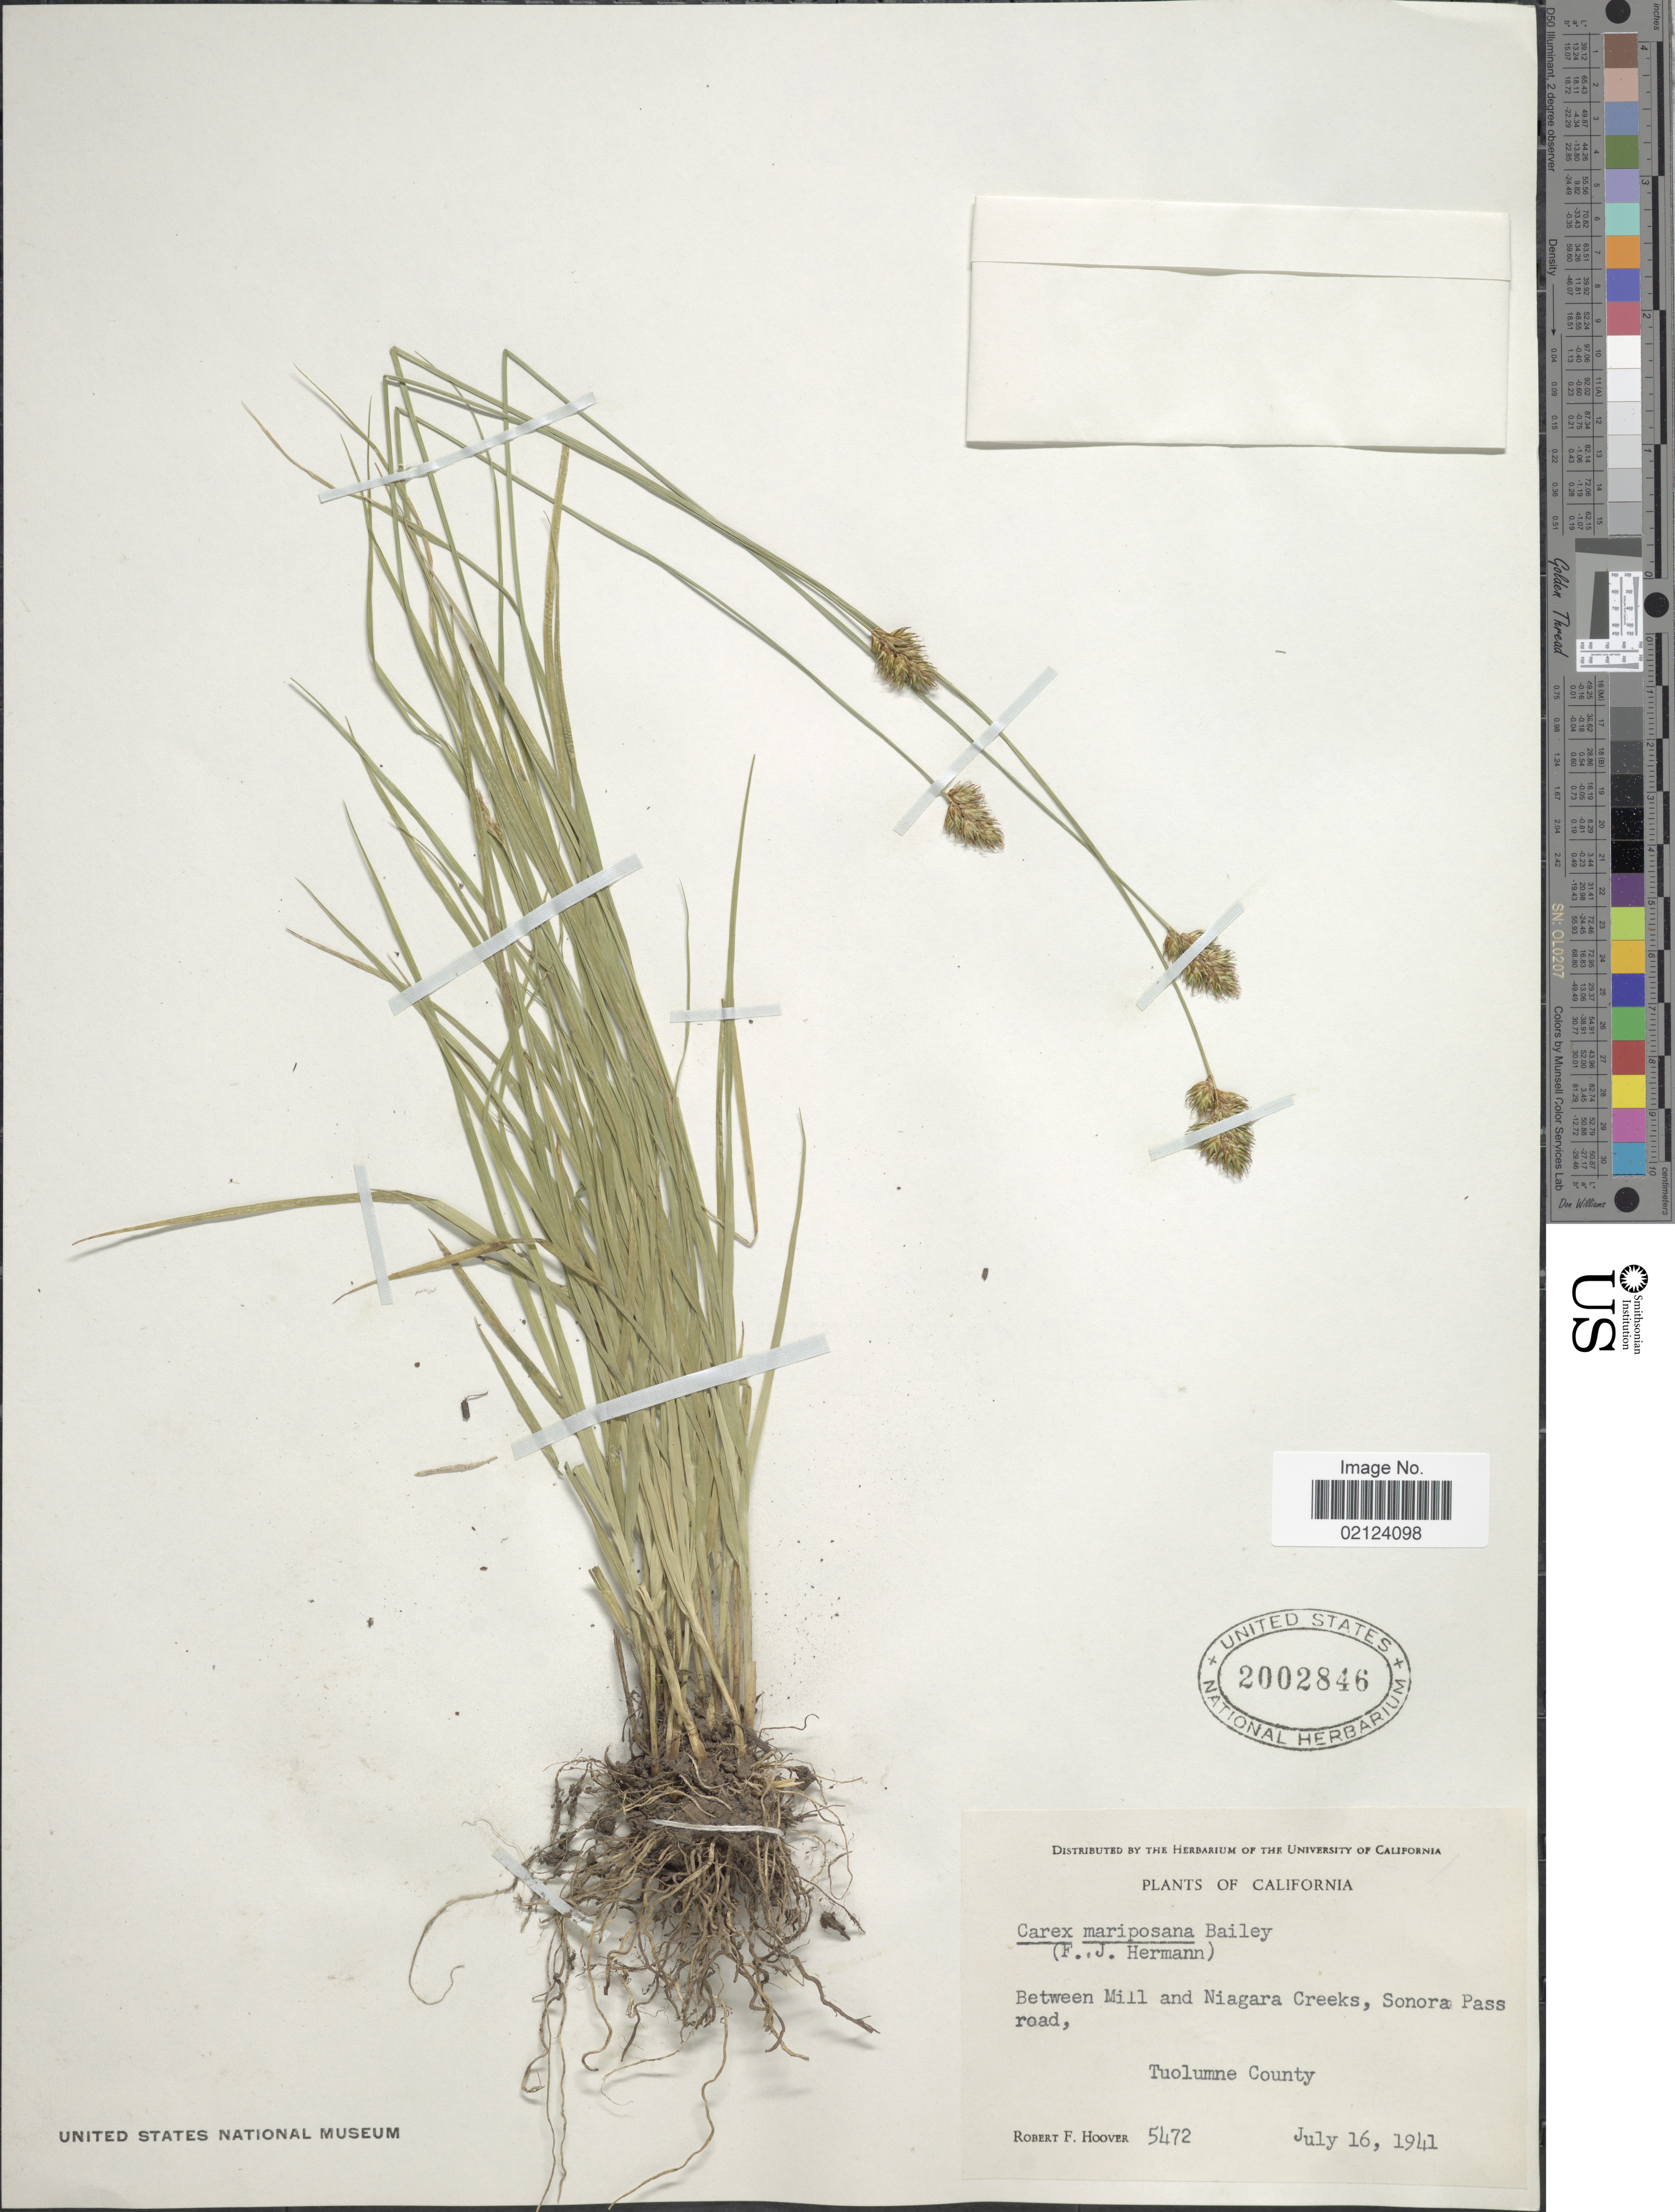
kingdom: Plantae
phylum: Tracheophyta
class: Liliopsida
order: Poales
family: Cyperaceae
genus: Carex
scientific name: Carex mariposana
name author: L.H. Bailey ex Mack.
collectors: R. F. Hoover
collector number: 5472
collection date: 1941-07-16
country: United States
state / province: California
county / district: Tuolumne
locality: Between Mill and Niagara Creeks, Sonora Pass road, Tuolumne County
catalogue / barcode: US 2002846